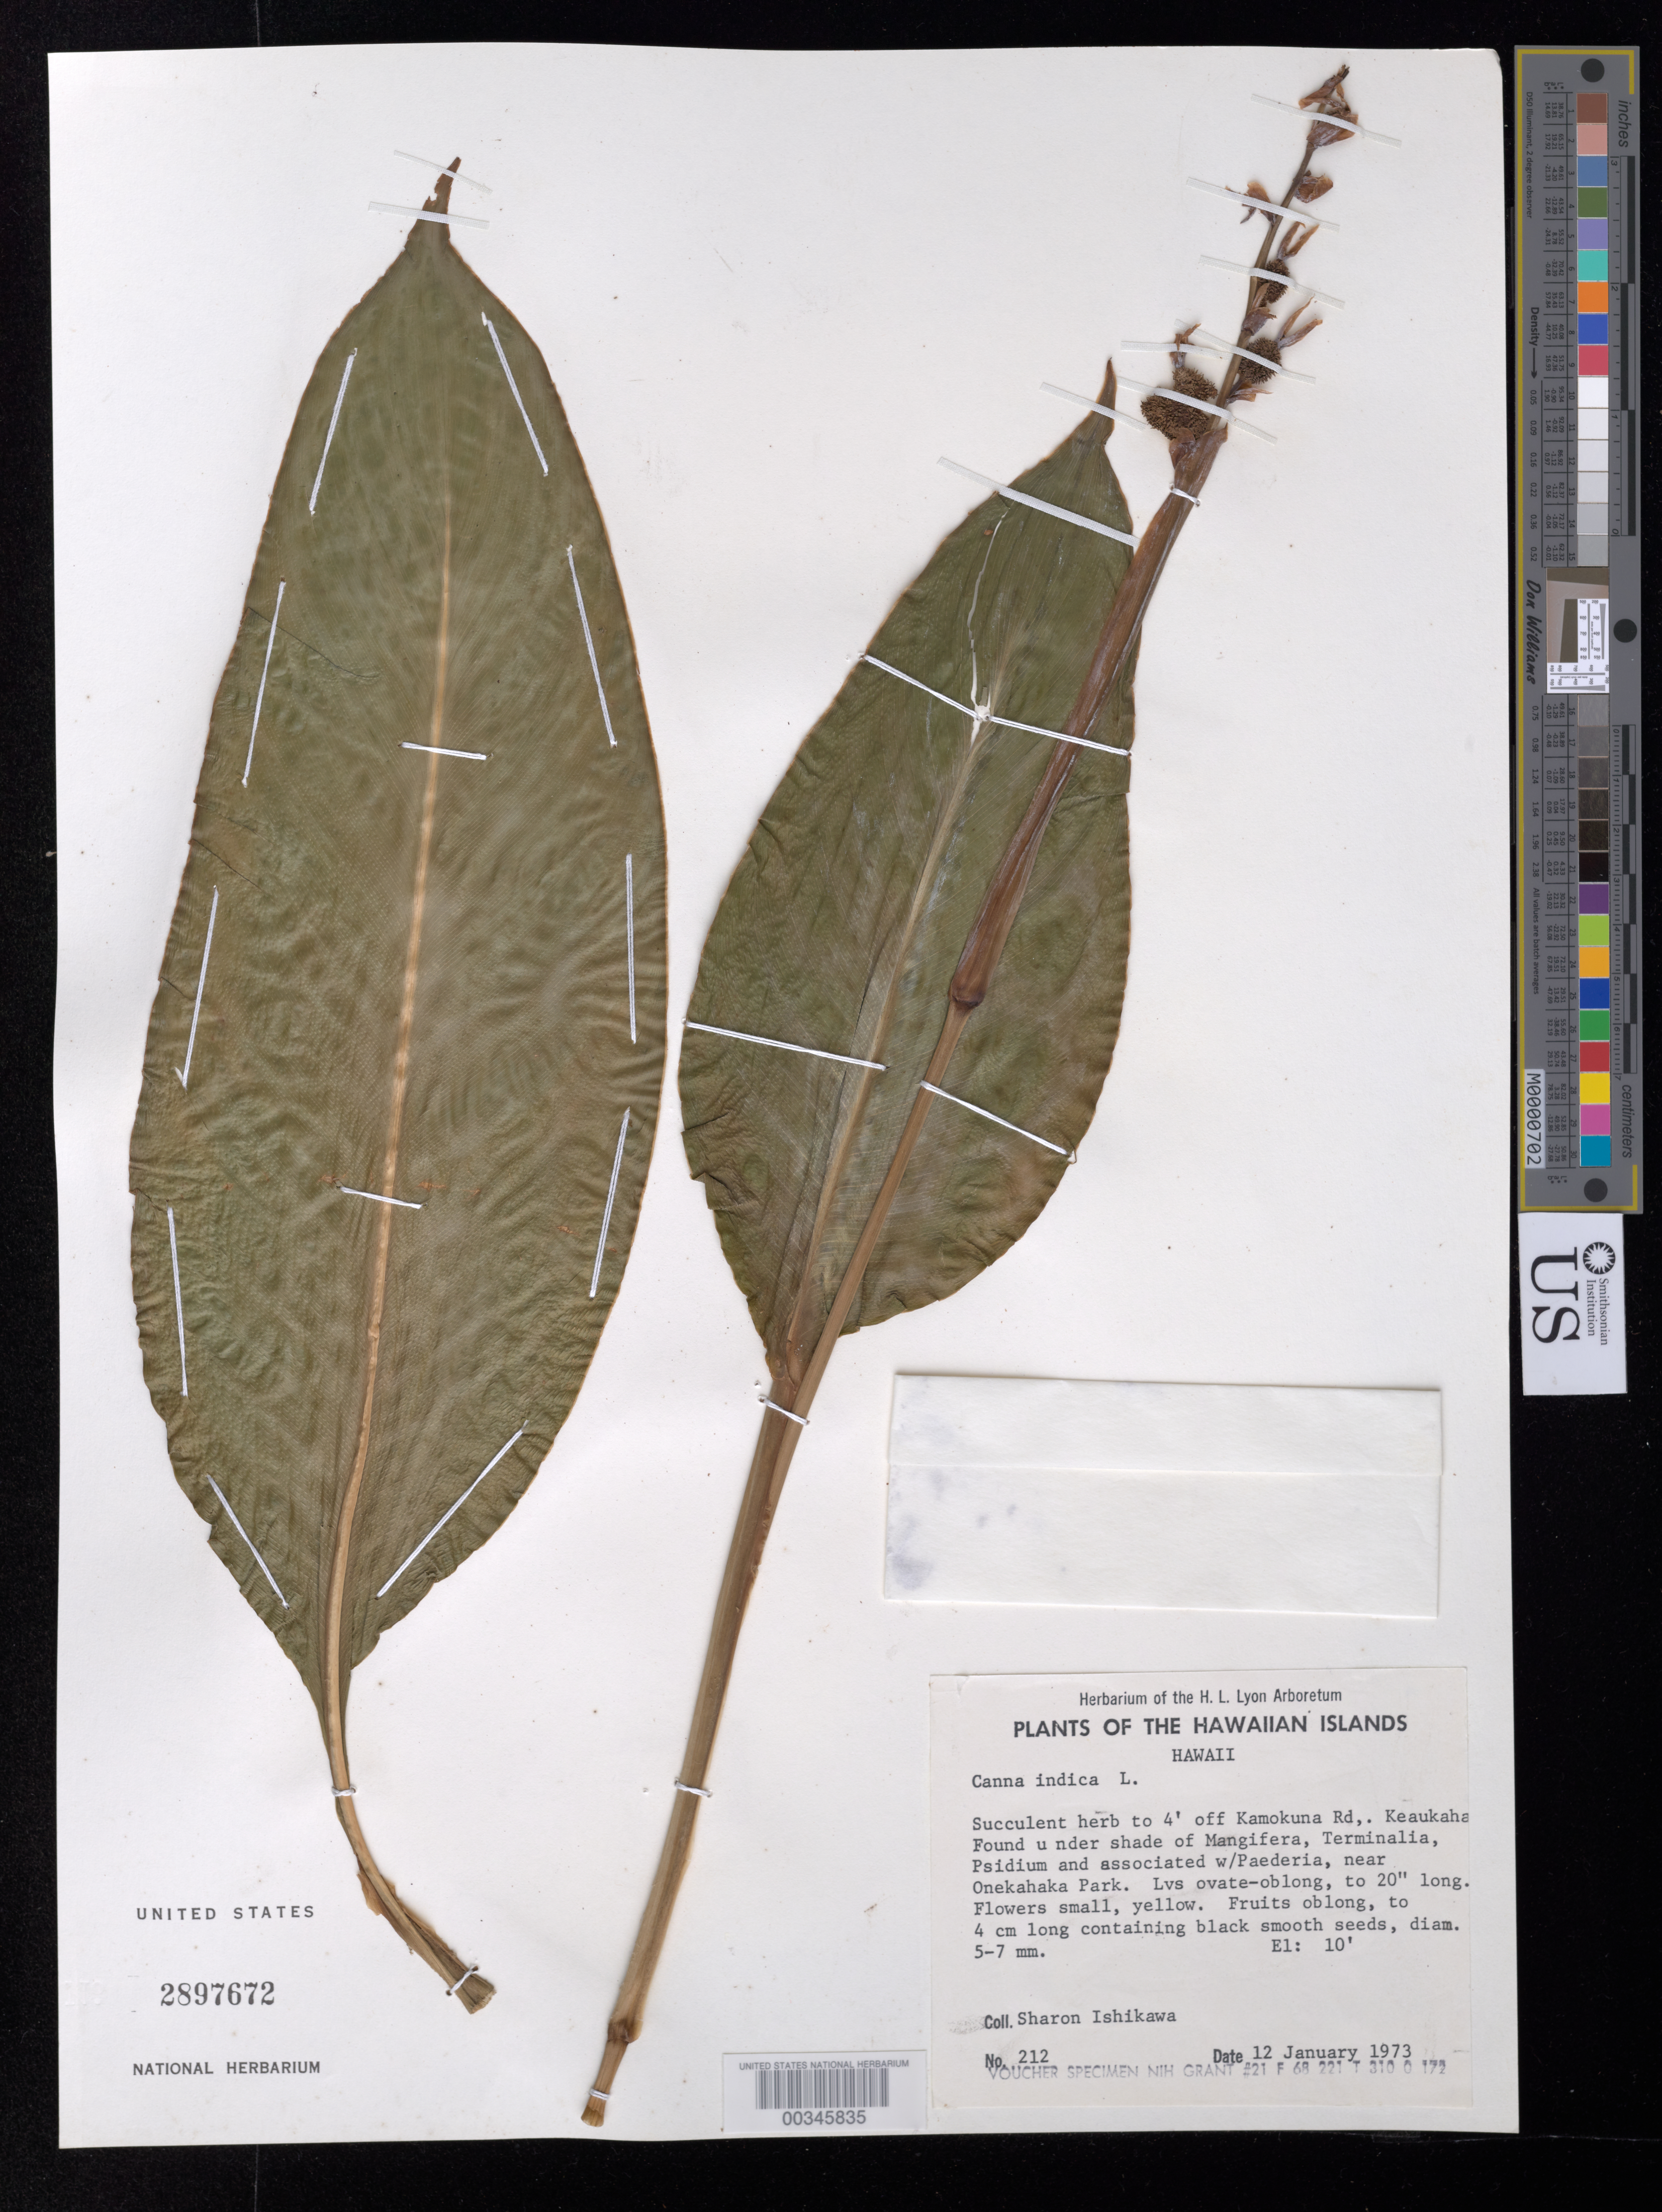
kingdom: Plantae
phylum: Tracheophyta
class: Liliopsida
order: Zingiberales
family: Cannaceae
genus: Canna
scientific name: Canna indica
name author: L.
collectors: S. Ishikawa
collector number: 212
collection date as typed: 12 Jan 1973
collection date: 1973-01-12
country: United States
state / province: Hawaii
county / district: Hawaii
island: Hawaii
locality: Off kamokuna rd,. keaukaha, near onekahaka park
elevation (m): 3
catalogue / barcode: US 2897672